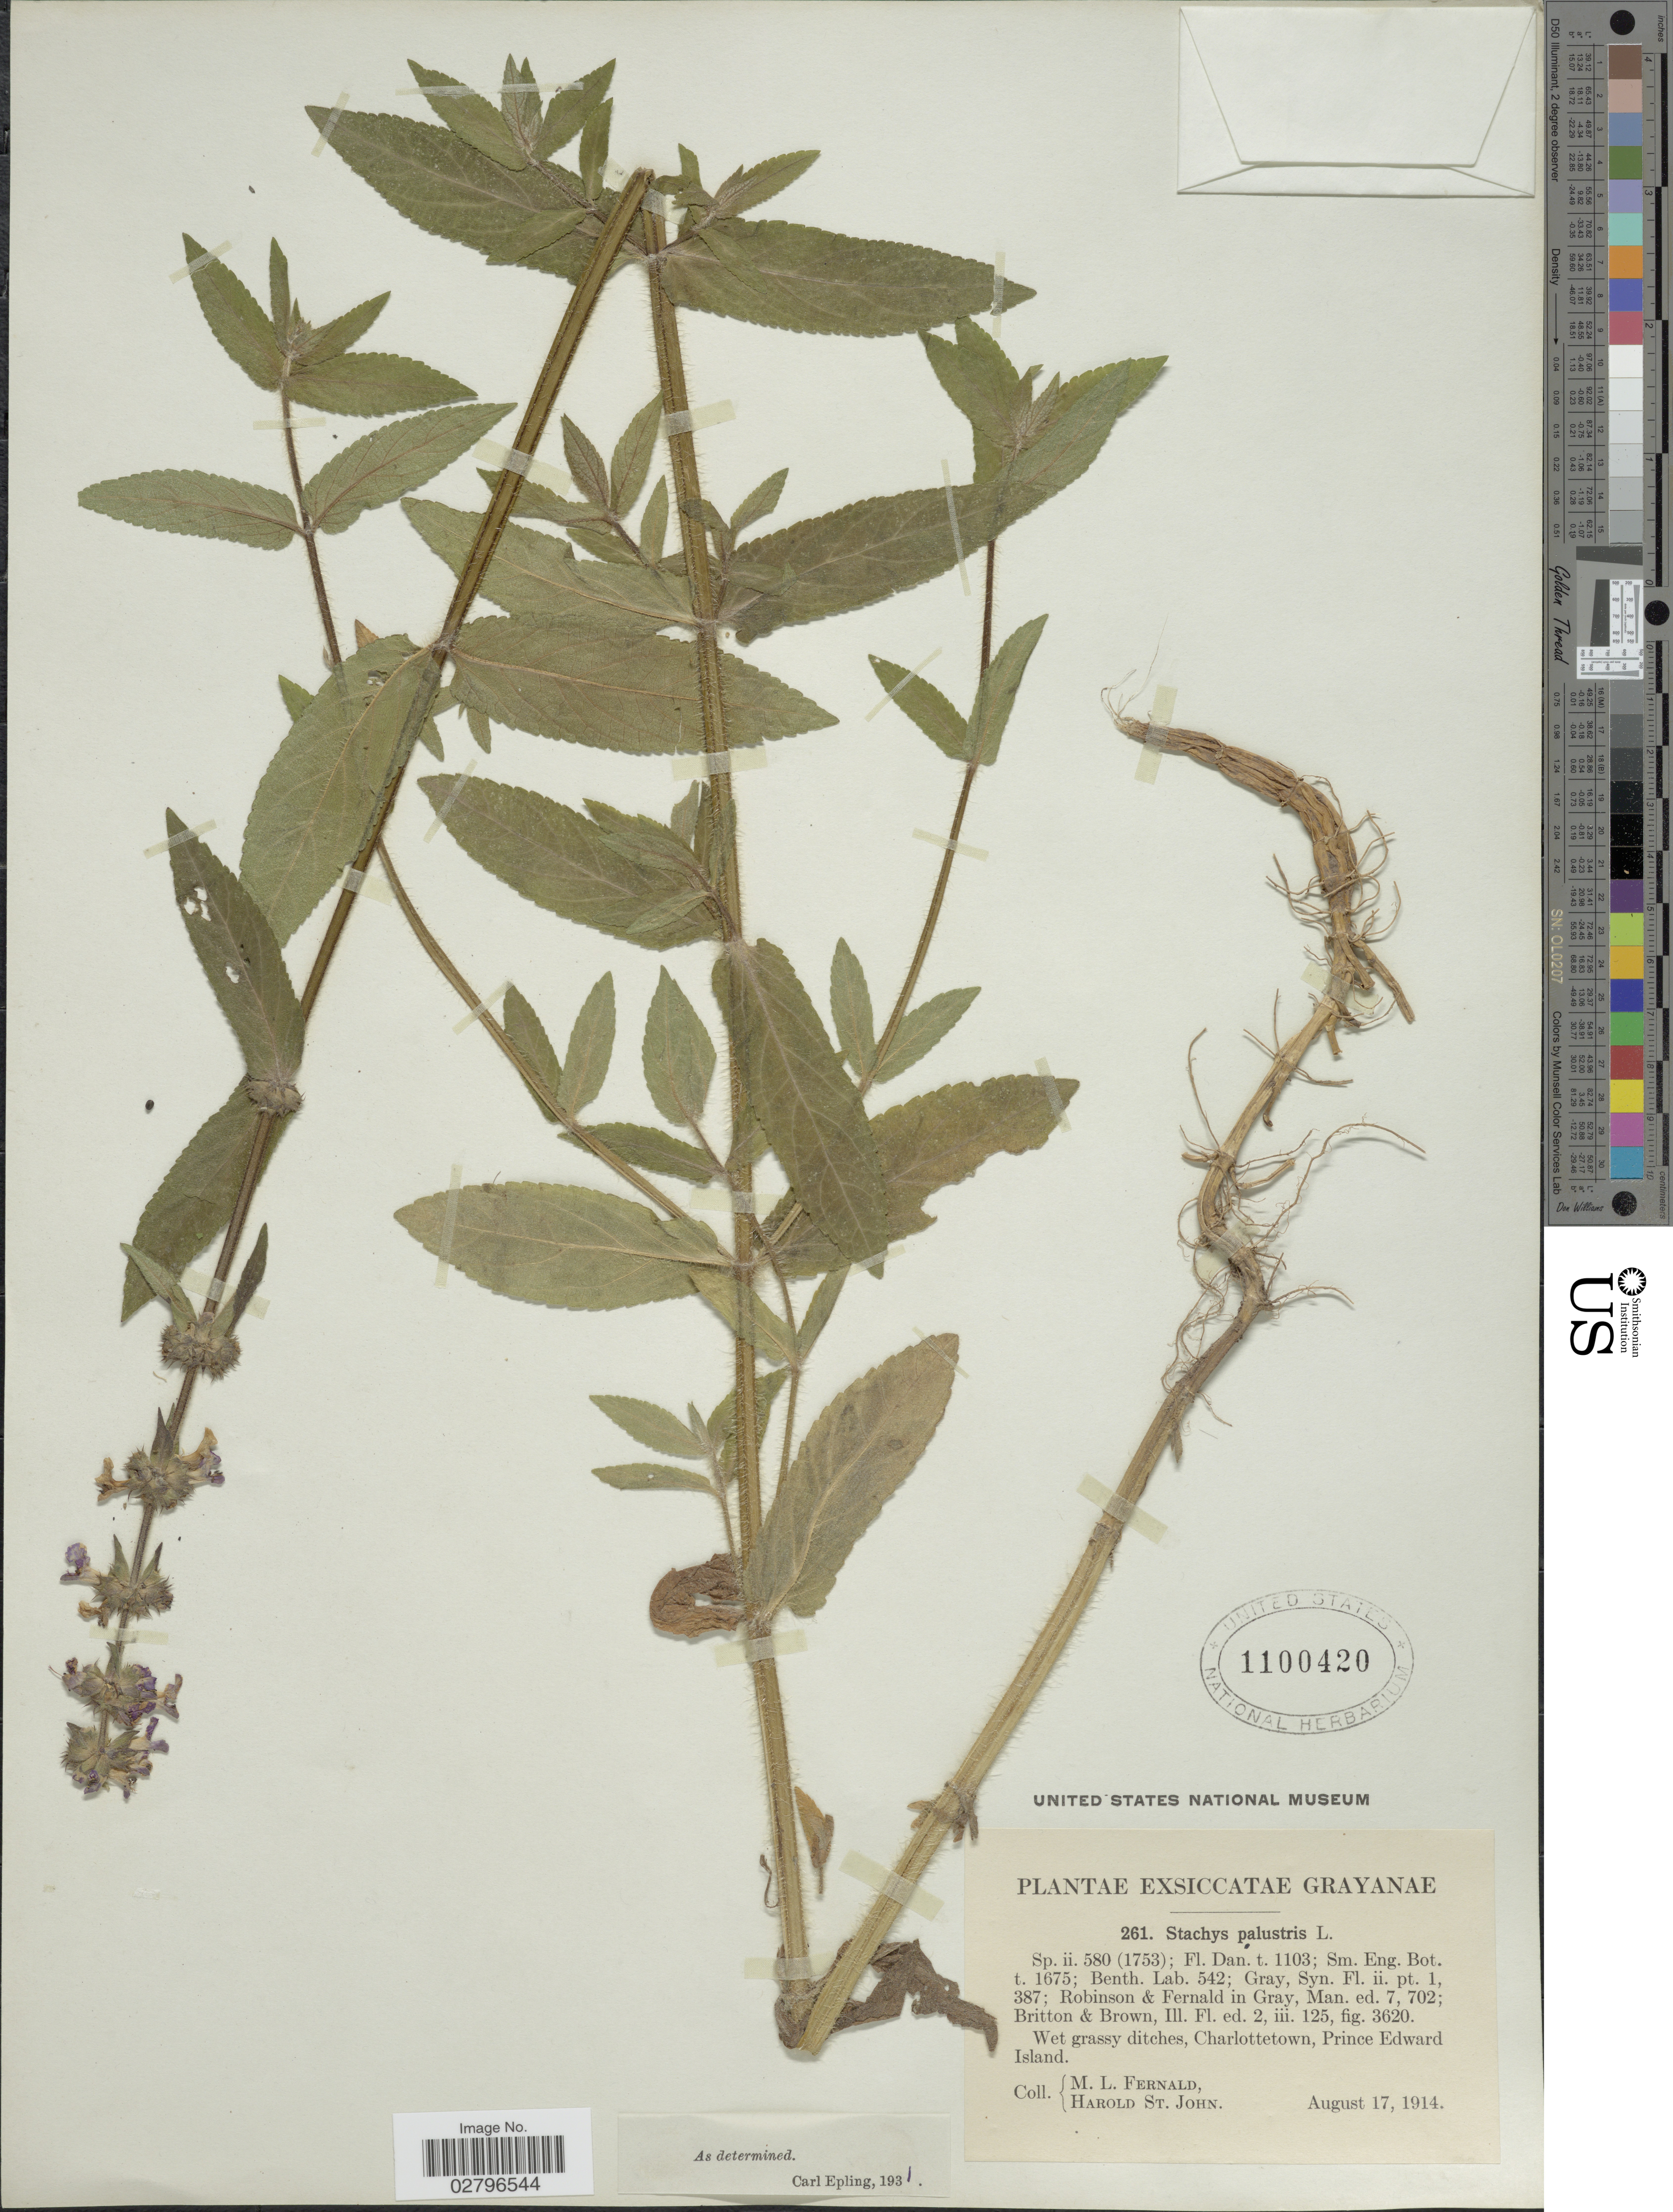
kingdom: Plantae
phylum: Tracheophyta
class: Magnoliopsida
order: Lamiales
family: Lamiaceae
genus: Stachys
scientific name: Stachys palustris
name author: L.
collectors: M. L. Fernald & H. St. John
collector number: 261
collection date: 1914-08-17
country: Canada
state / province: Prince Edward Island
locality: Grayanae. Wet grassy ditches, Charlottetown.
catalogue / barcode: US 1100420